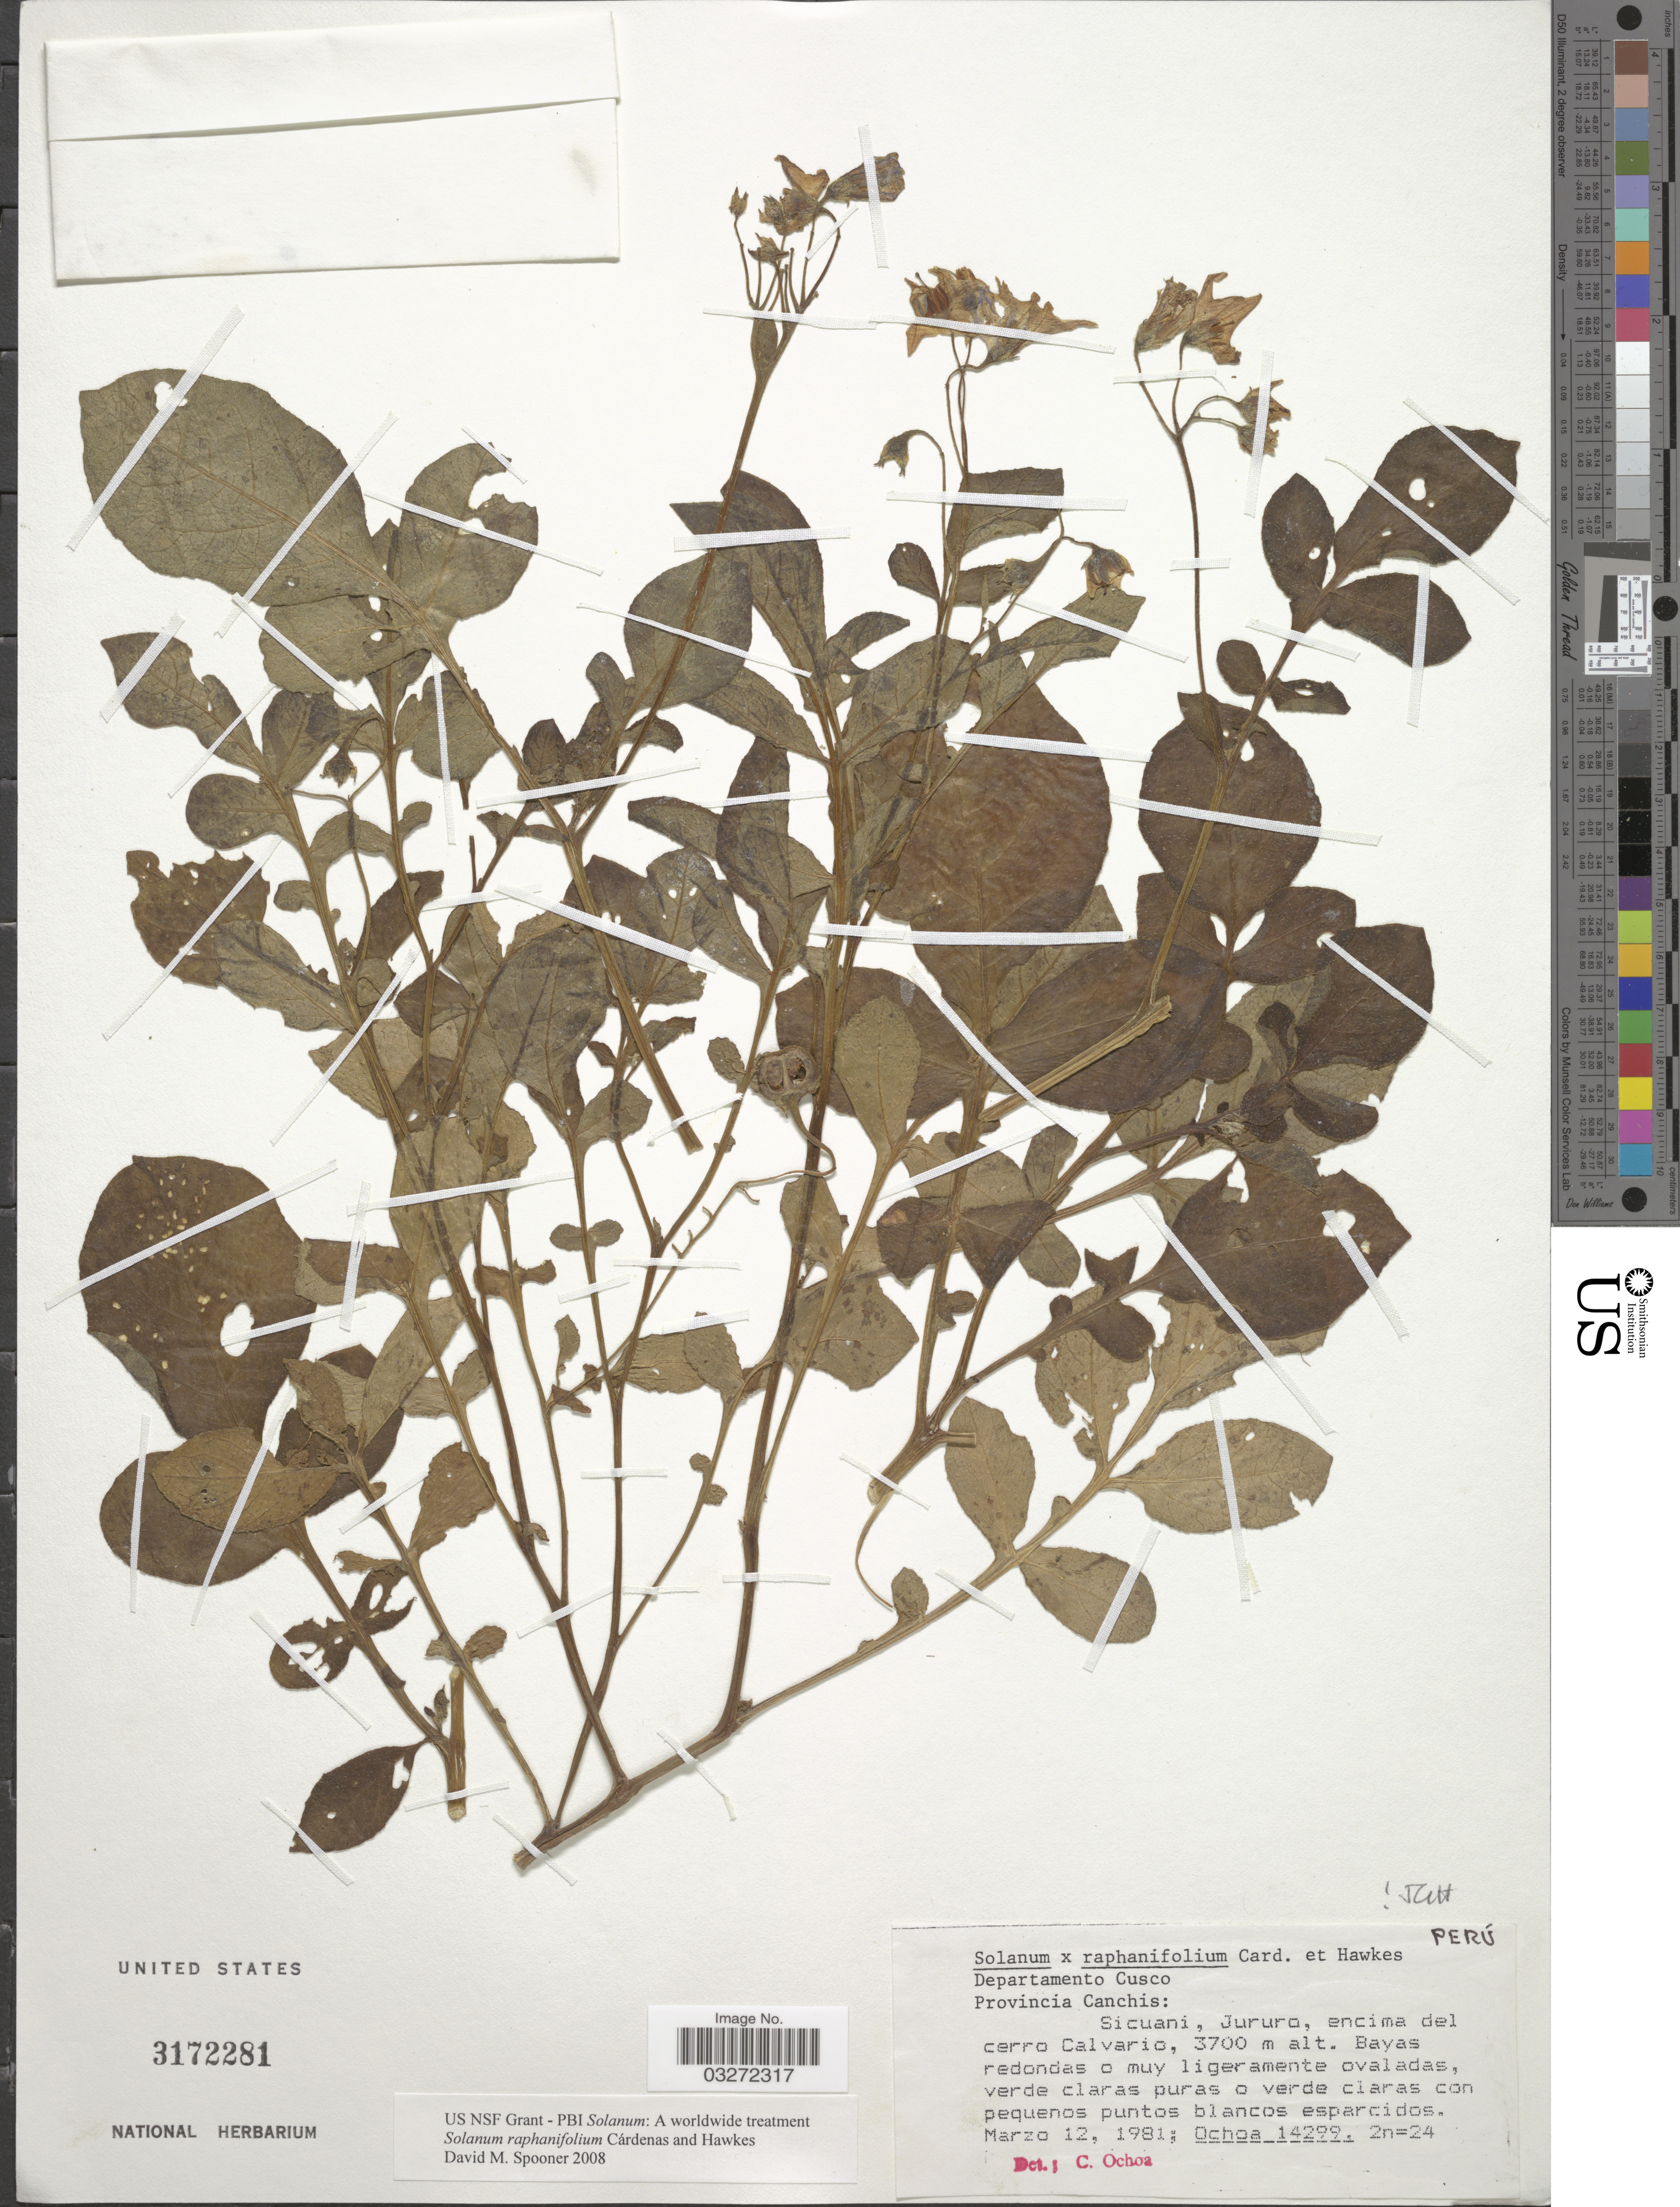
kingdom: Plantae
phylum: Tracheophyta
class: Magnoliopsida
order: Solanales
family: Solanaceae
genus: Solanum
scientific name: Solanum raphanifolium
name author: Cárdenas & Hawkes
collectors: -. Ochoa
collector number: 14299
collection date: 1981-03-12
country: Peru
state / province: Cusco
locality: Departamento Cusco, Provincia Canchis: Sicuani, Jururo, encima del cerro Calvario.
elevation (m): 3700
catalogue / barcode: US 3172281